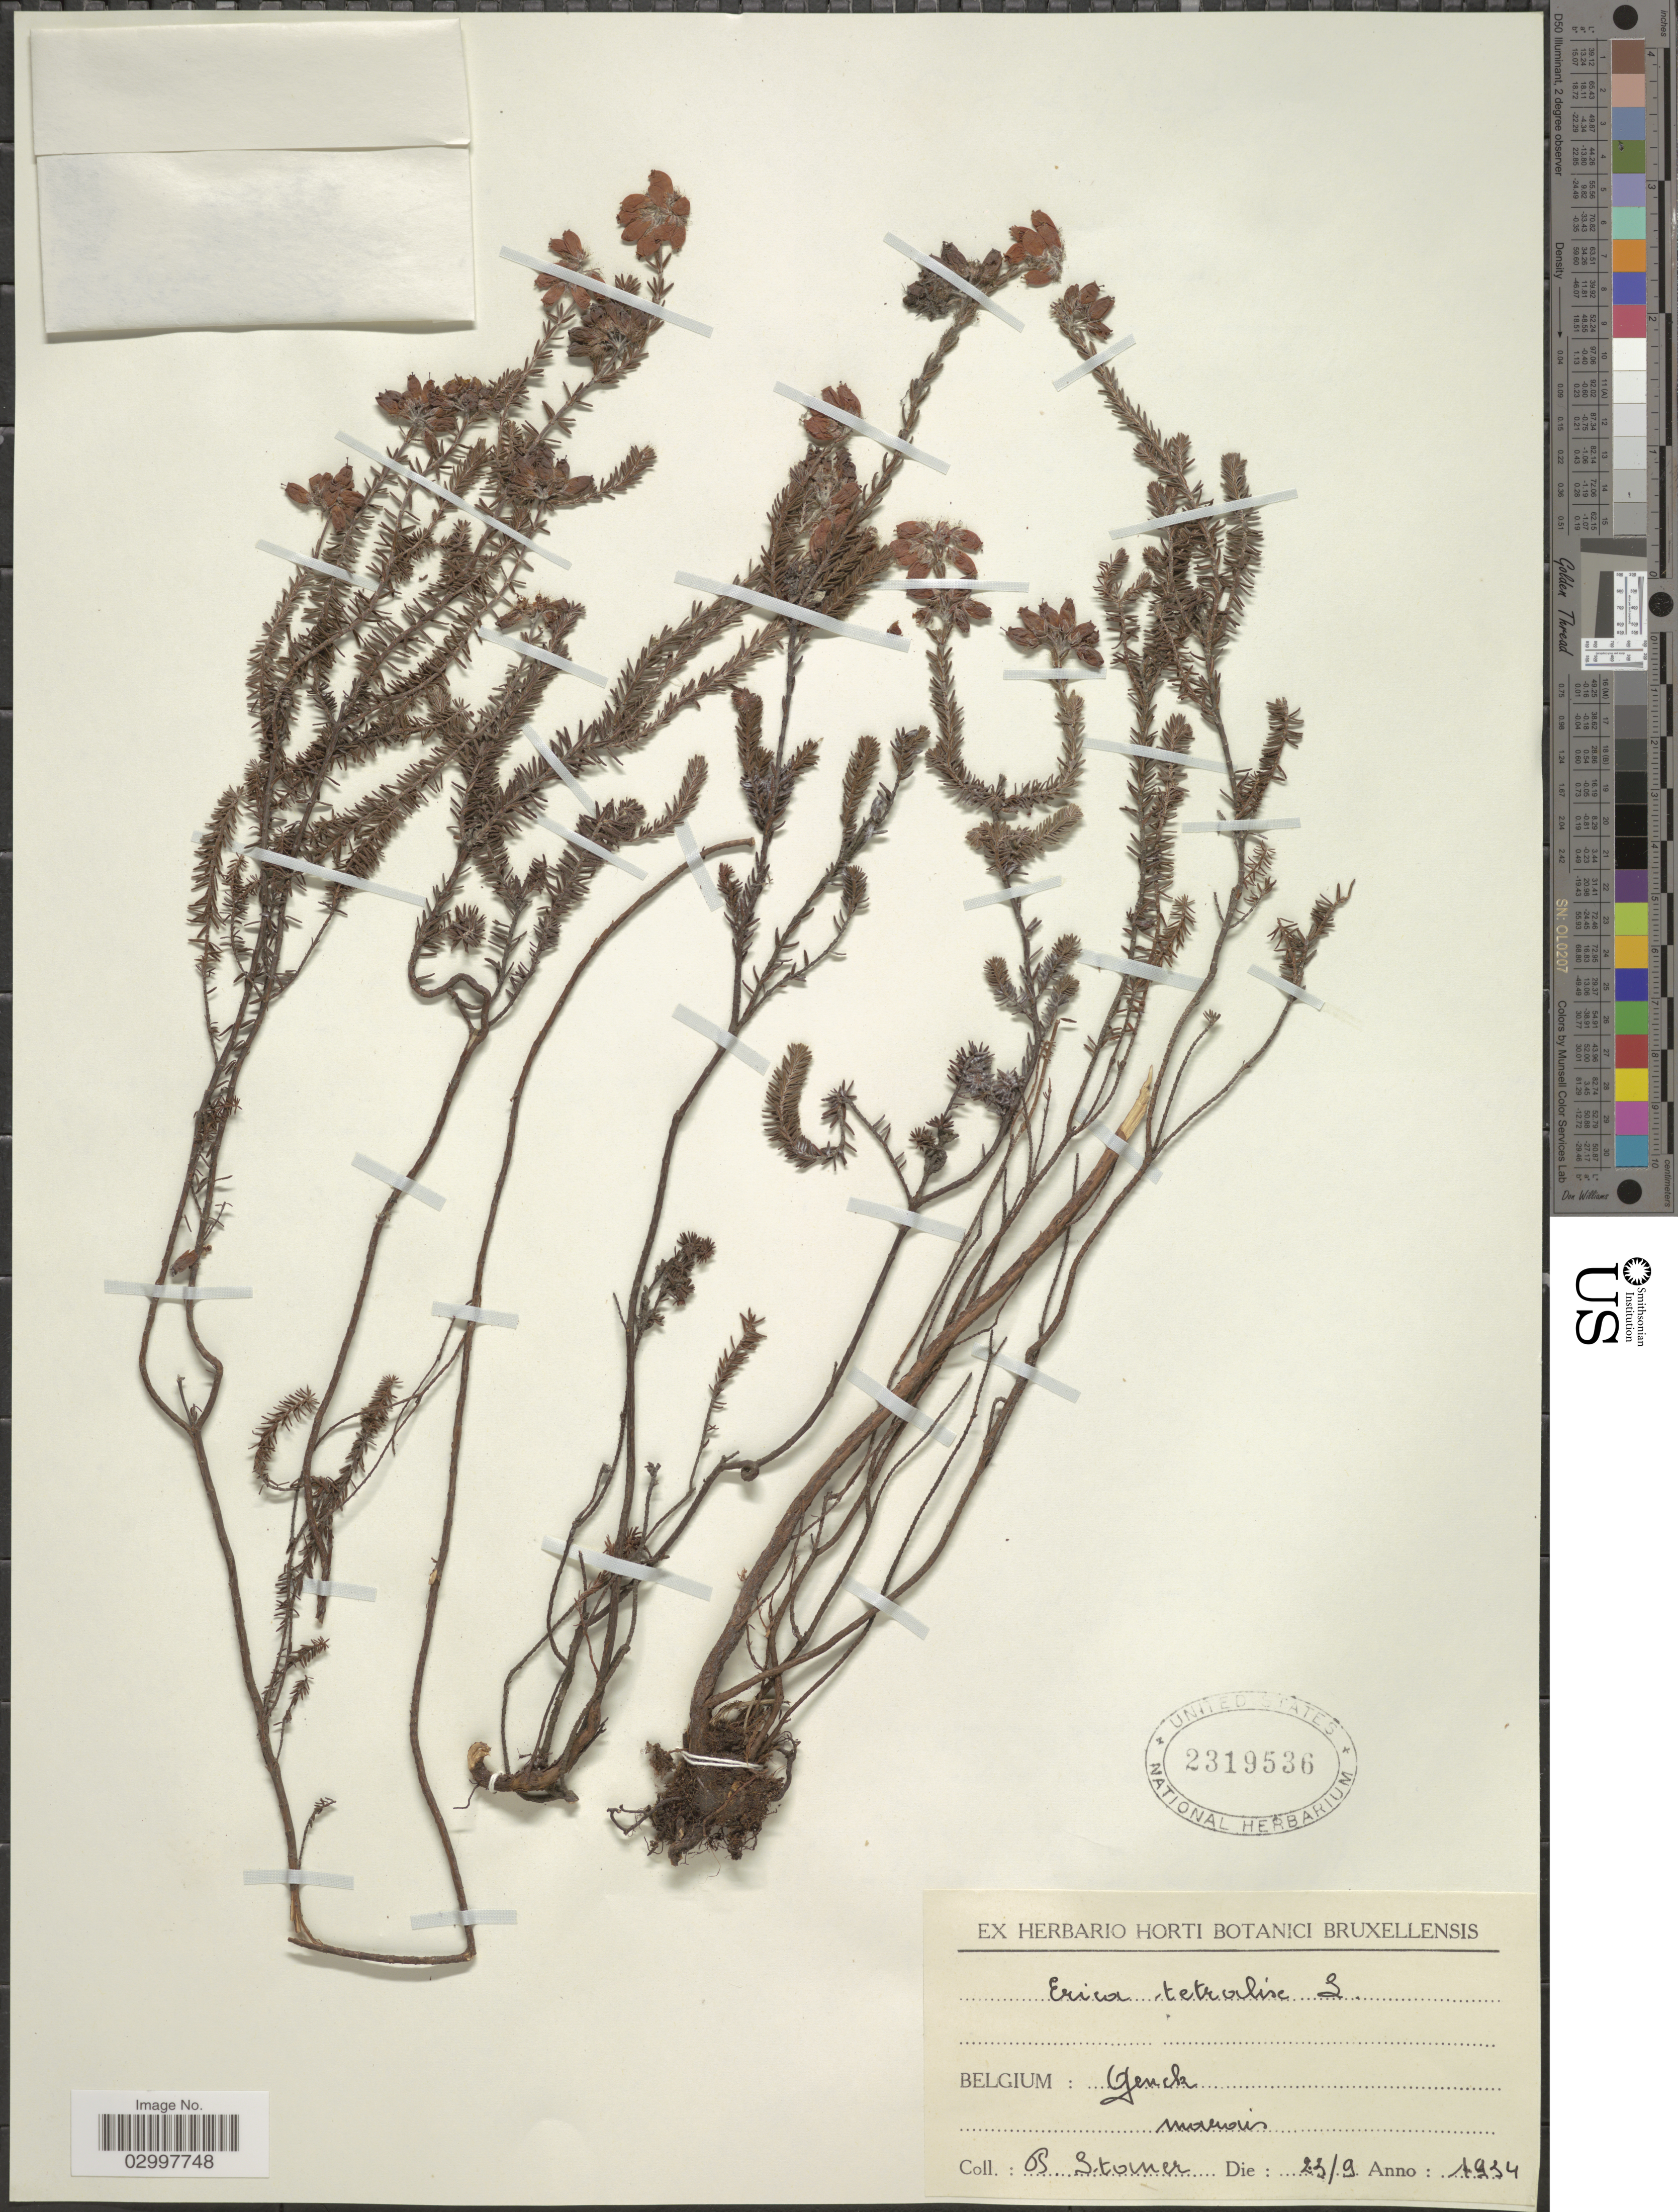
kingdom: Plantae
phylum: Tracheophyta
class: Magnoliopsida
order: Ericales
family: Ericaceae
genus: Erica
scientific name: Erica tetralix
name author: L.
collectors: P. J. Staner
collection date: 1934-09-23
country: Belgium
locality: Genck.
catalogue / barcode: US 2319536